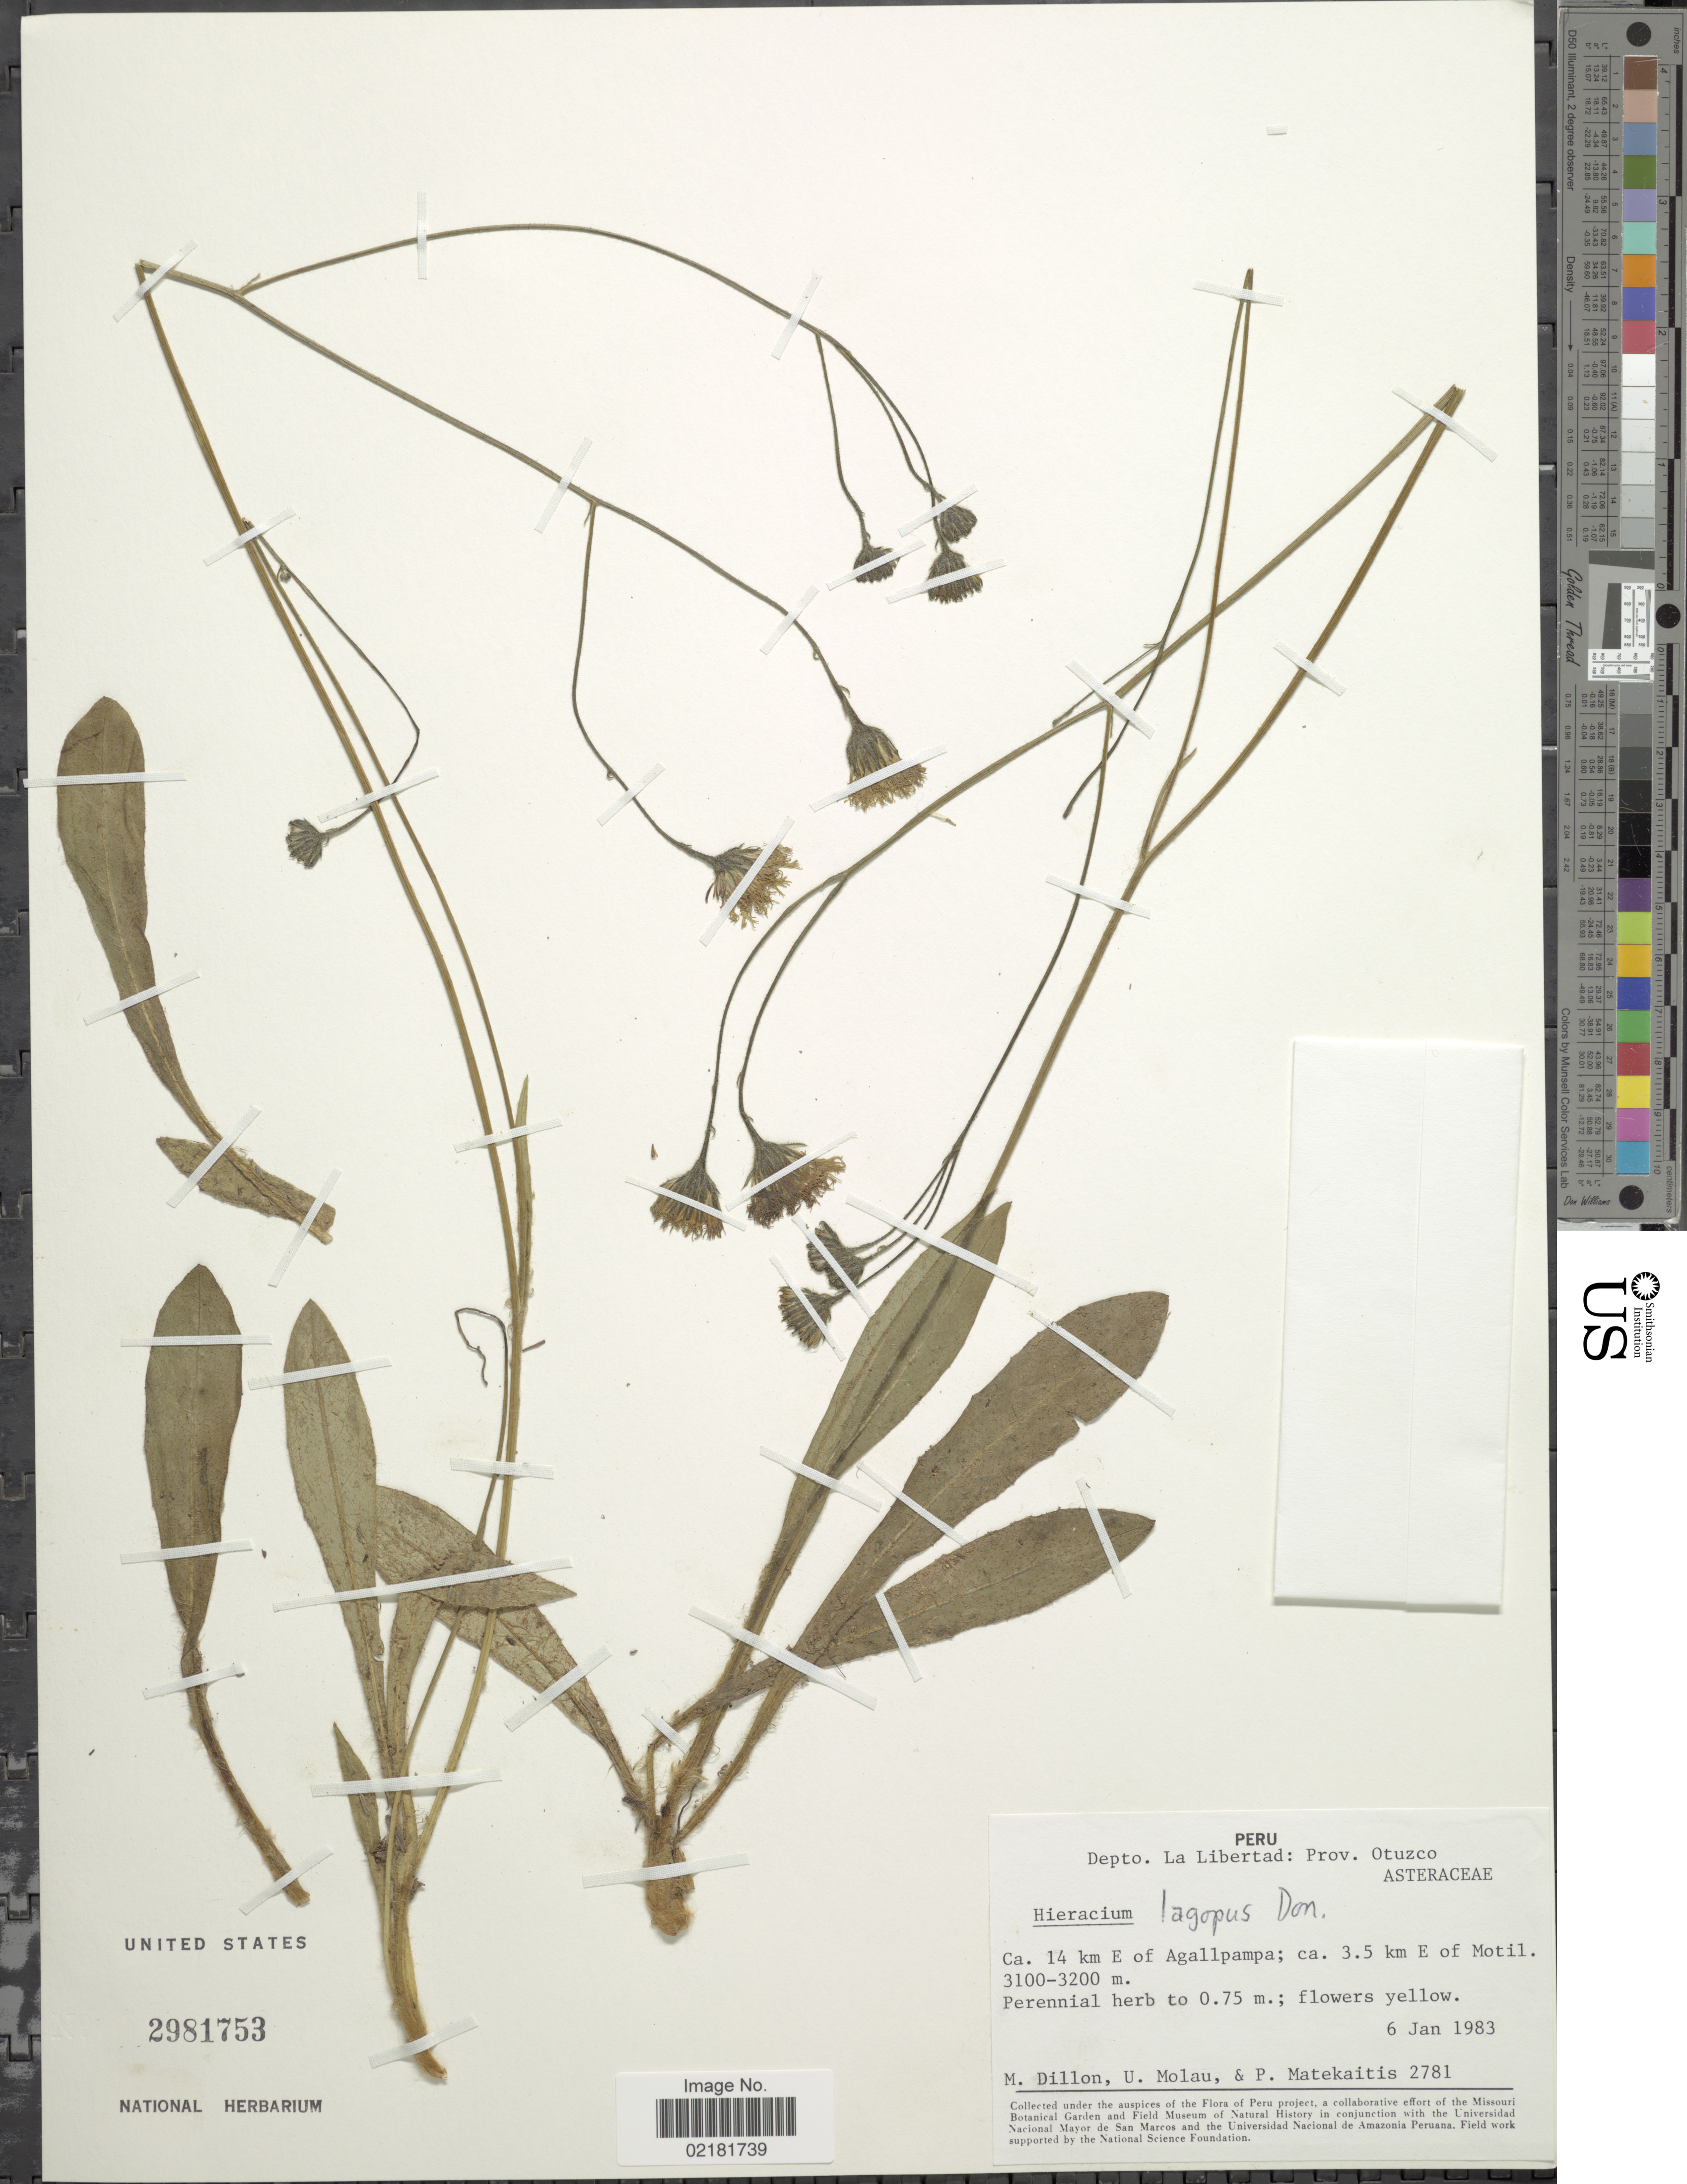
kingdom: Plantae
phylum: Tracheophyta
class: Magnoliopsida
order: Asterales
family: Asteraceae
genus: Hieracium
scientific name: Hieracium lagopus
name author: D. Don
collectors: M. O. Dillon, U. Molau & P. Matekaitis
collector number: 2781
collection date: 1983-01-06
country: Peru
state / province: La Libertad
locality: Prov. Otuzco, Ca. 14 km E of Agallpampa; ca. 3.5 km E of Motil.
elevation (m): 3100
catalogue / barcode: US 2981753